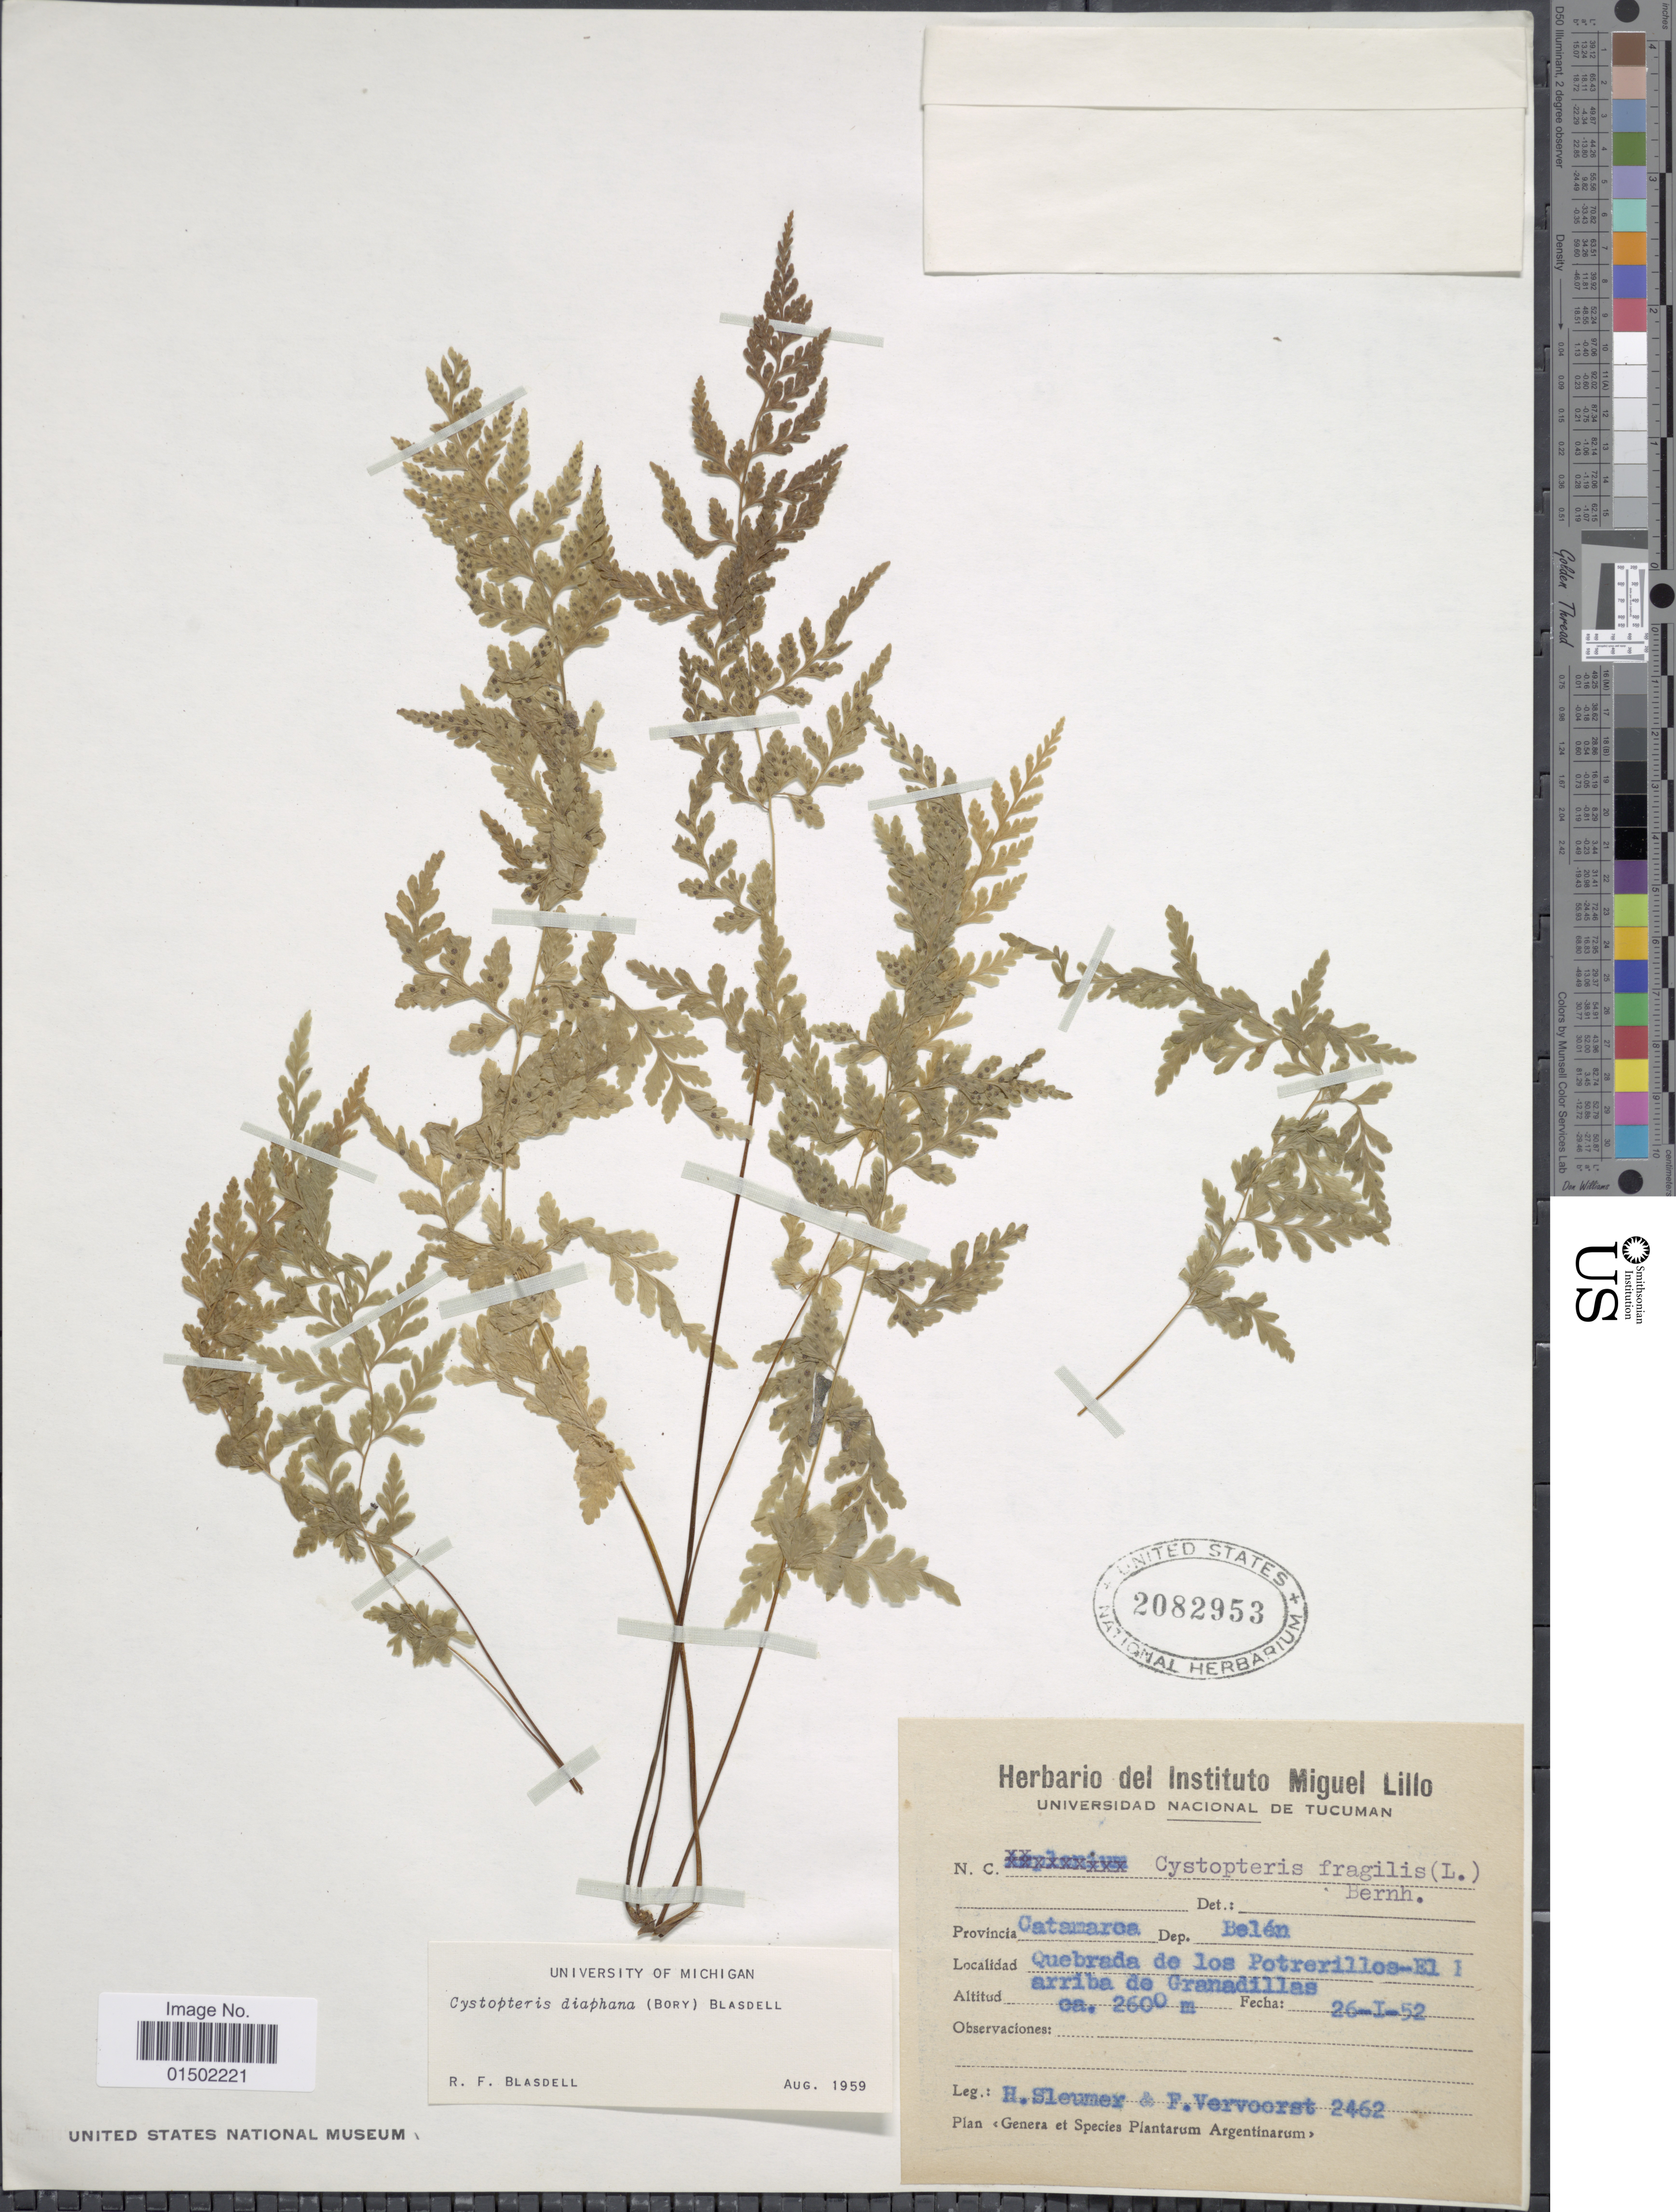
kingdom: Plantae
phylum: Tracheophyta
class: Polypodiopsida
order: Polypodiales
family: Cystopteridaceae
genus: Cystopteris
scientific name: Cystopteris diaphana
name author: (Bory) Blasdell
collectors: H. O. Sleumer & F. Vervoorst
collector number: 2462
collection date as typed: Transcribed d/m/y: 26/1/52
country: Argentina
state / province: Catamarca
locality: Dep. Belen. Quebrada de los Potrerillos-El Harriba de Granadillas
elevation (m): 2600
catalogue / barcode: US 2082953